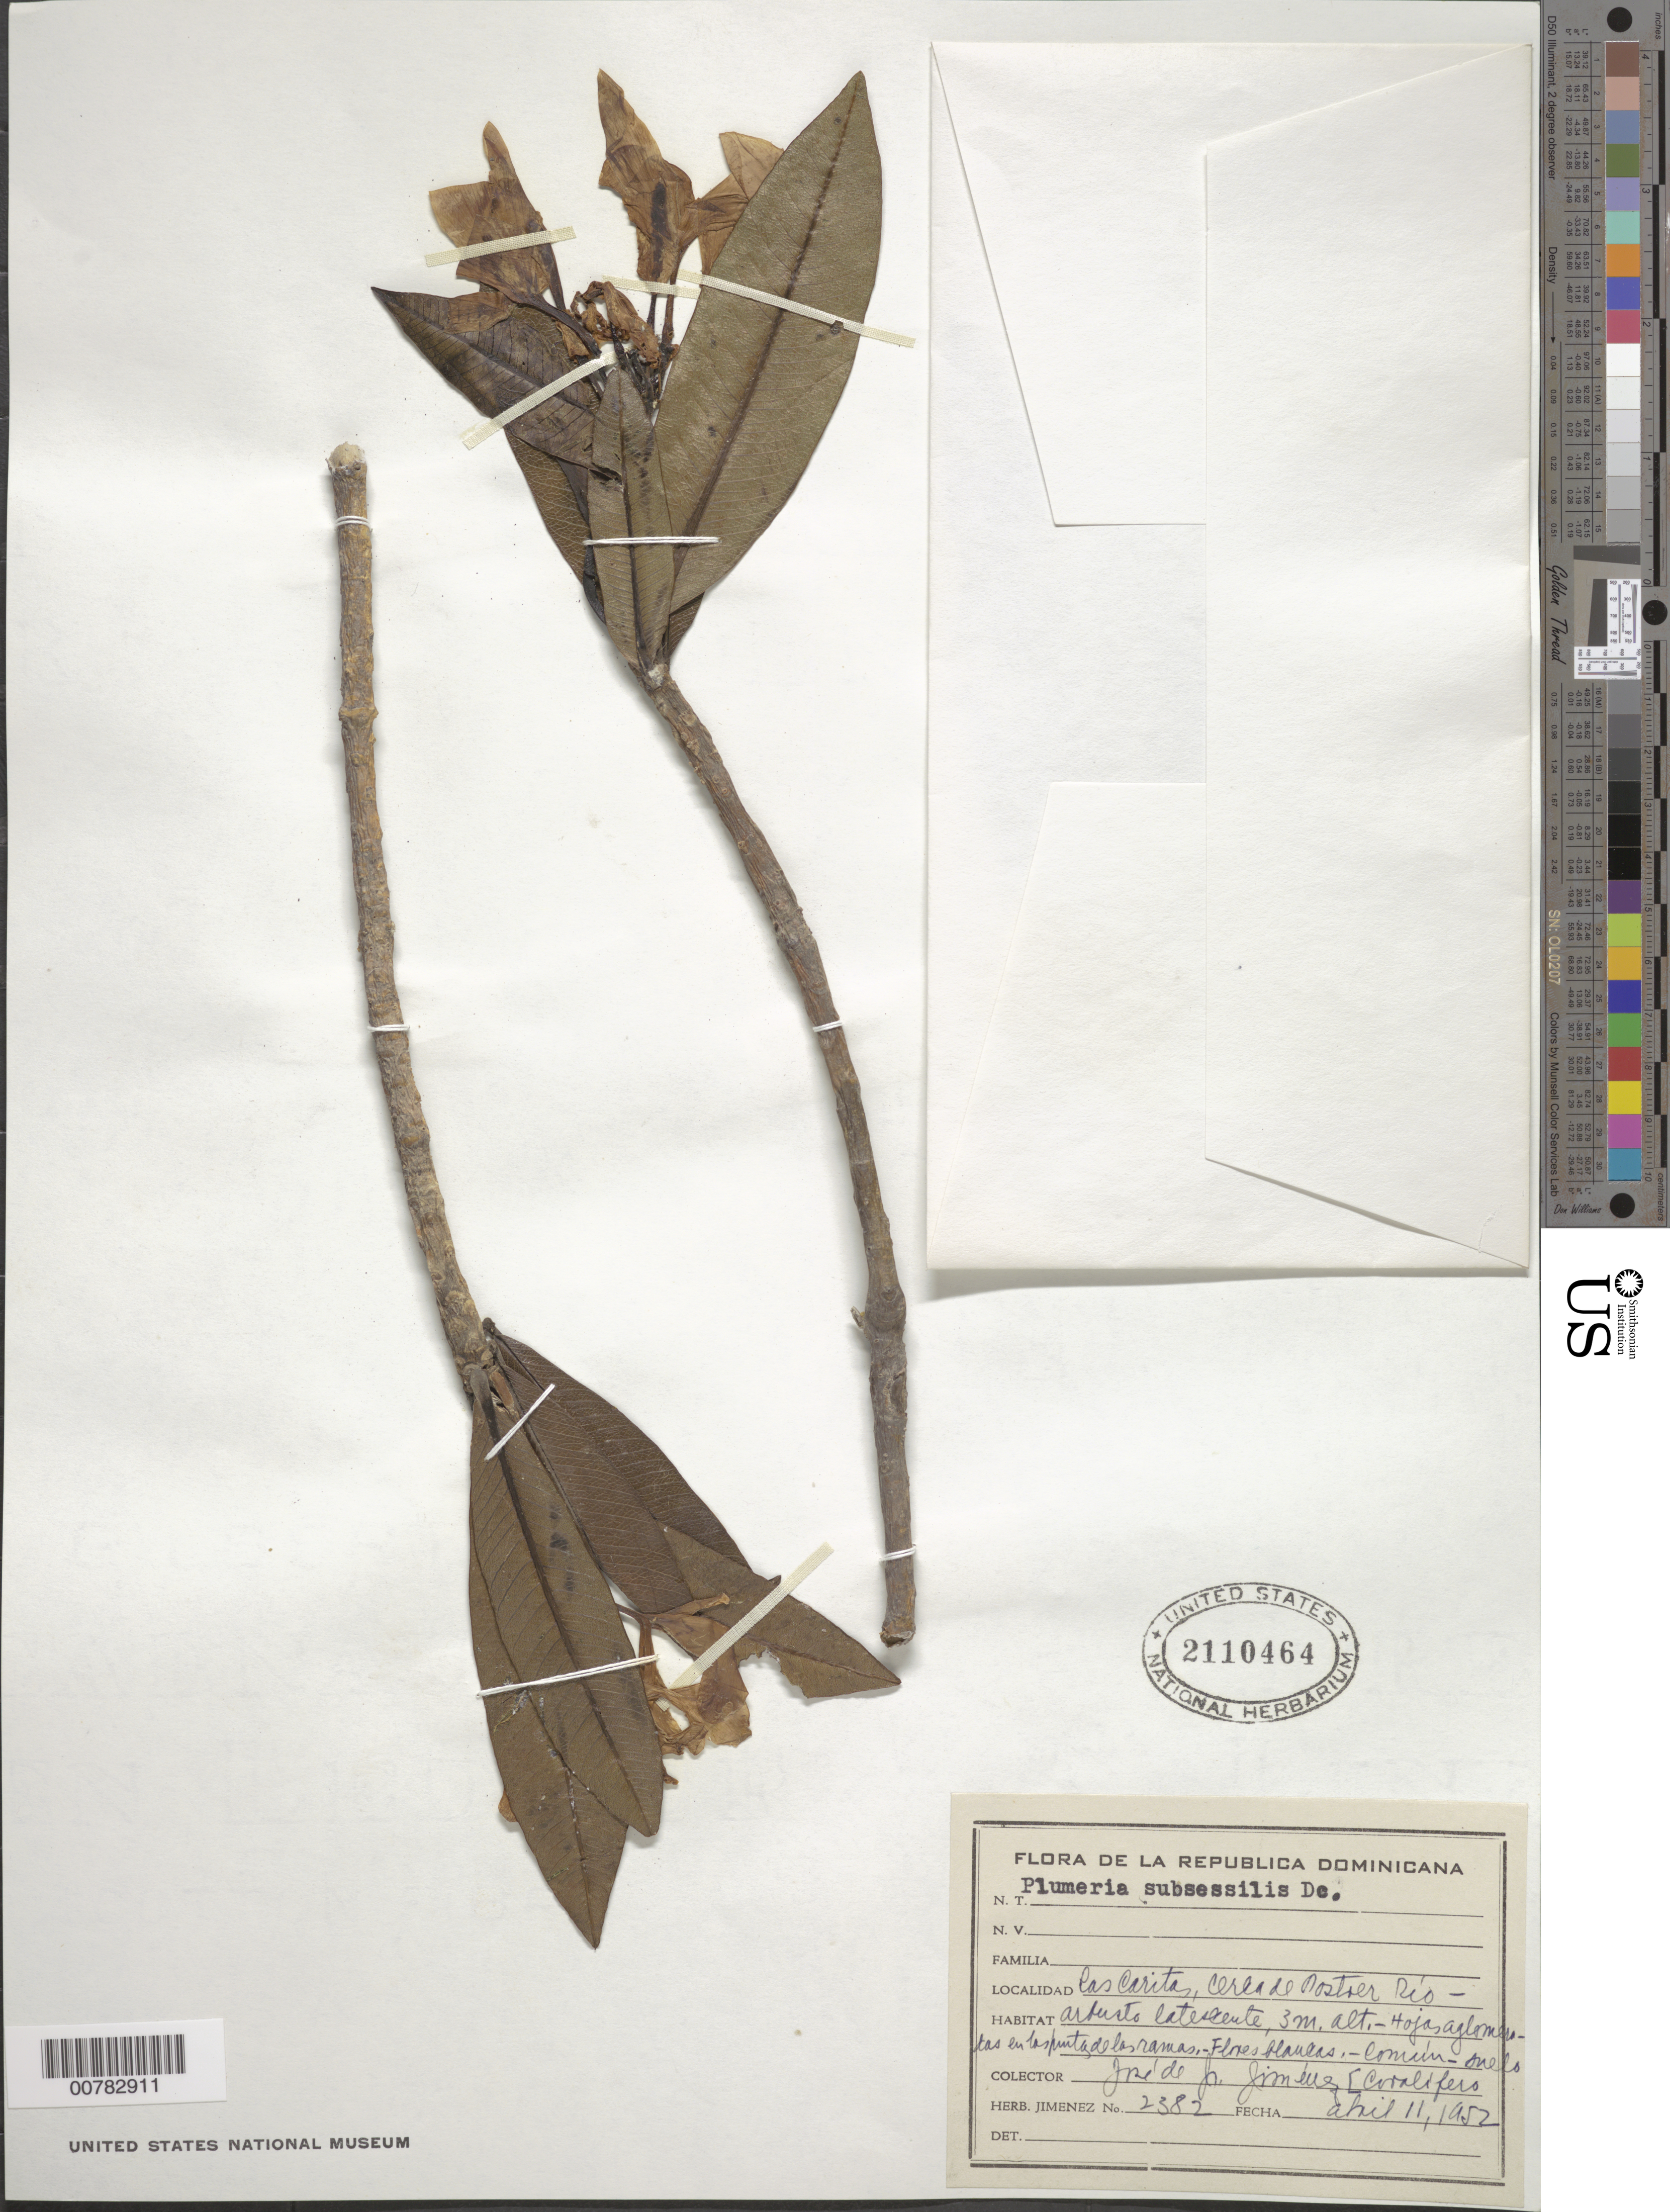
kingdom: Plantae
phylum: Tracheophyta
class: Magnoliopsida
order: Gentianales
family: Apocynaceae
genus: Plumeria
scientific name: Plumeria subsessilis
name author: A. DC.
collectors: J. J. Jiménez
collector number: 2382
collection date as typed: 11 Apr 1952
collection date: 1952-04-11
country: Dominican Republic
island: Hispaniola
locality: Cascaritas, close to "Noster" River.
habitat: Coraliferous soil.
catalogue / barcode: US 2110464